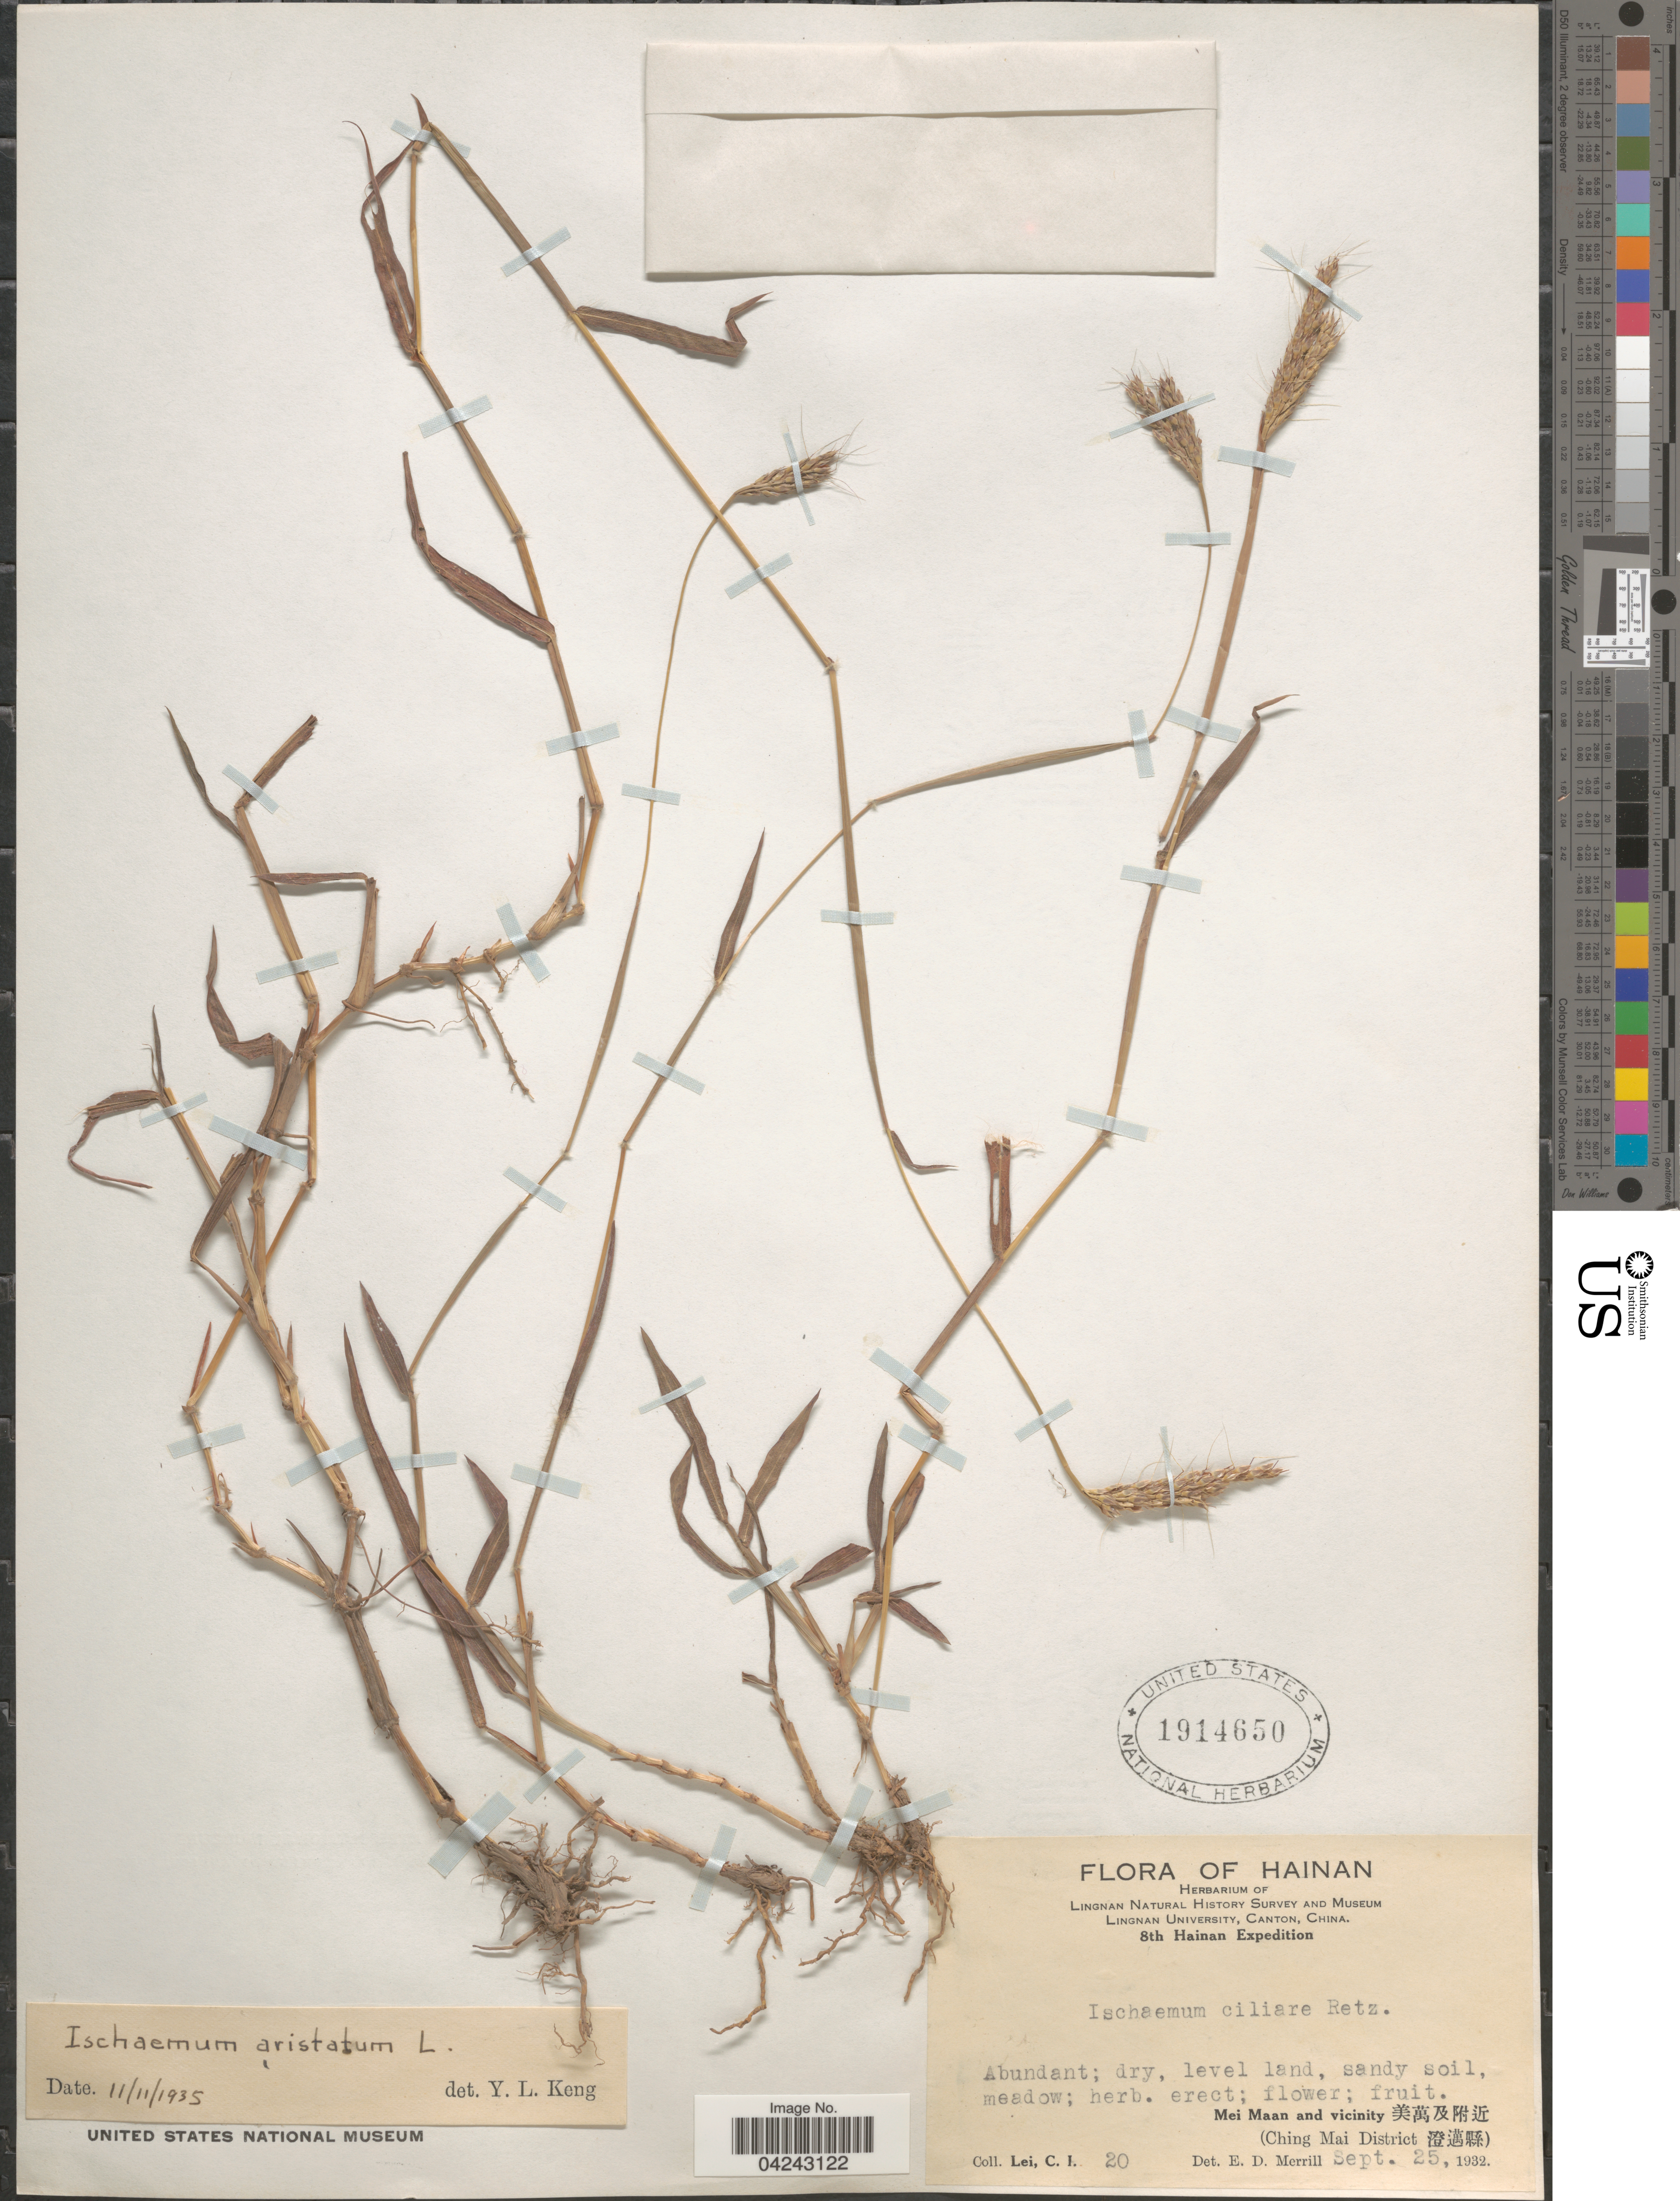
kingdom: Plantae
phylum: Tracheophyta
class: Liliopsida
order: Poales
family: Poaceae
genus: Ischaemum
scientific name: Ischaemum aristatum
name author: L.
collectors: C. I. Lei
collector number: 10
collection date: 1932-09-25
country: China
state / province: Hainan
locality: Lingnan Natural History Survey And Museum Lingnan University. 8th Hainan Expedition. Mei Maan and vicinity X. (Ching Mai District X).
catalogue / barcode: US 1914650